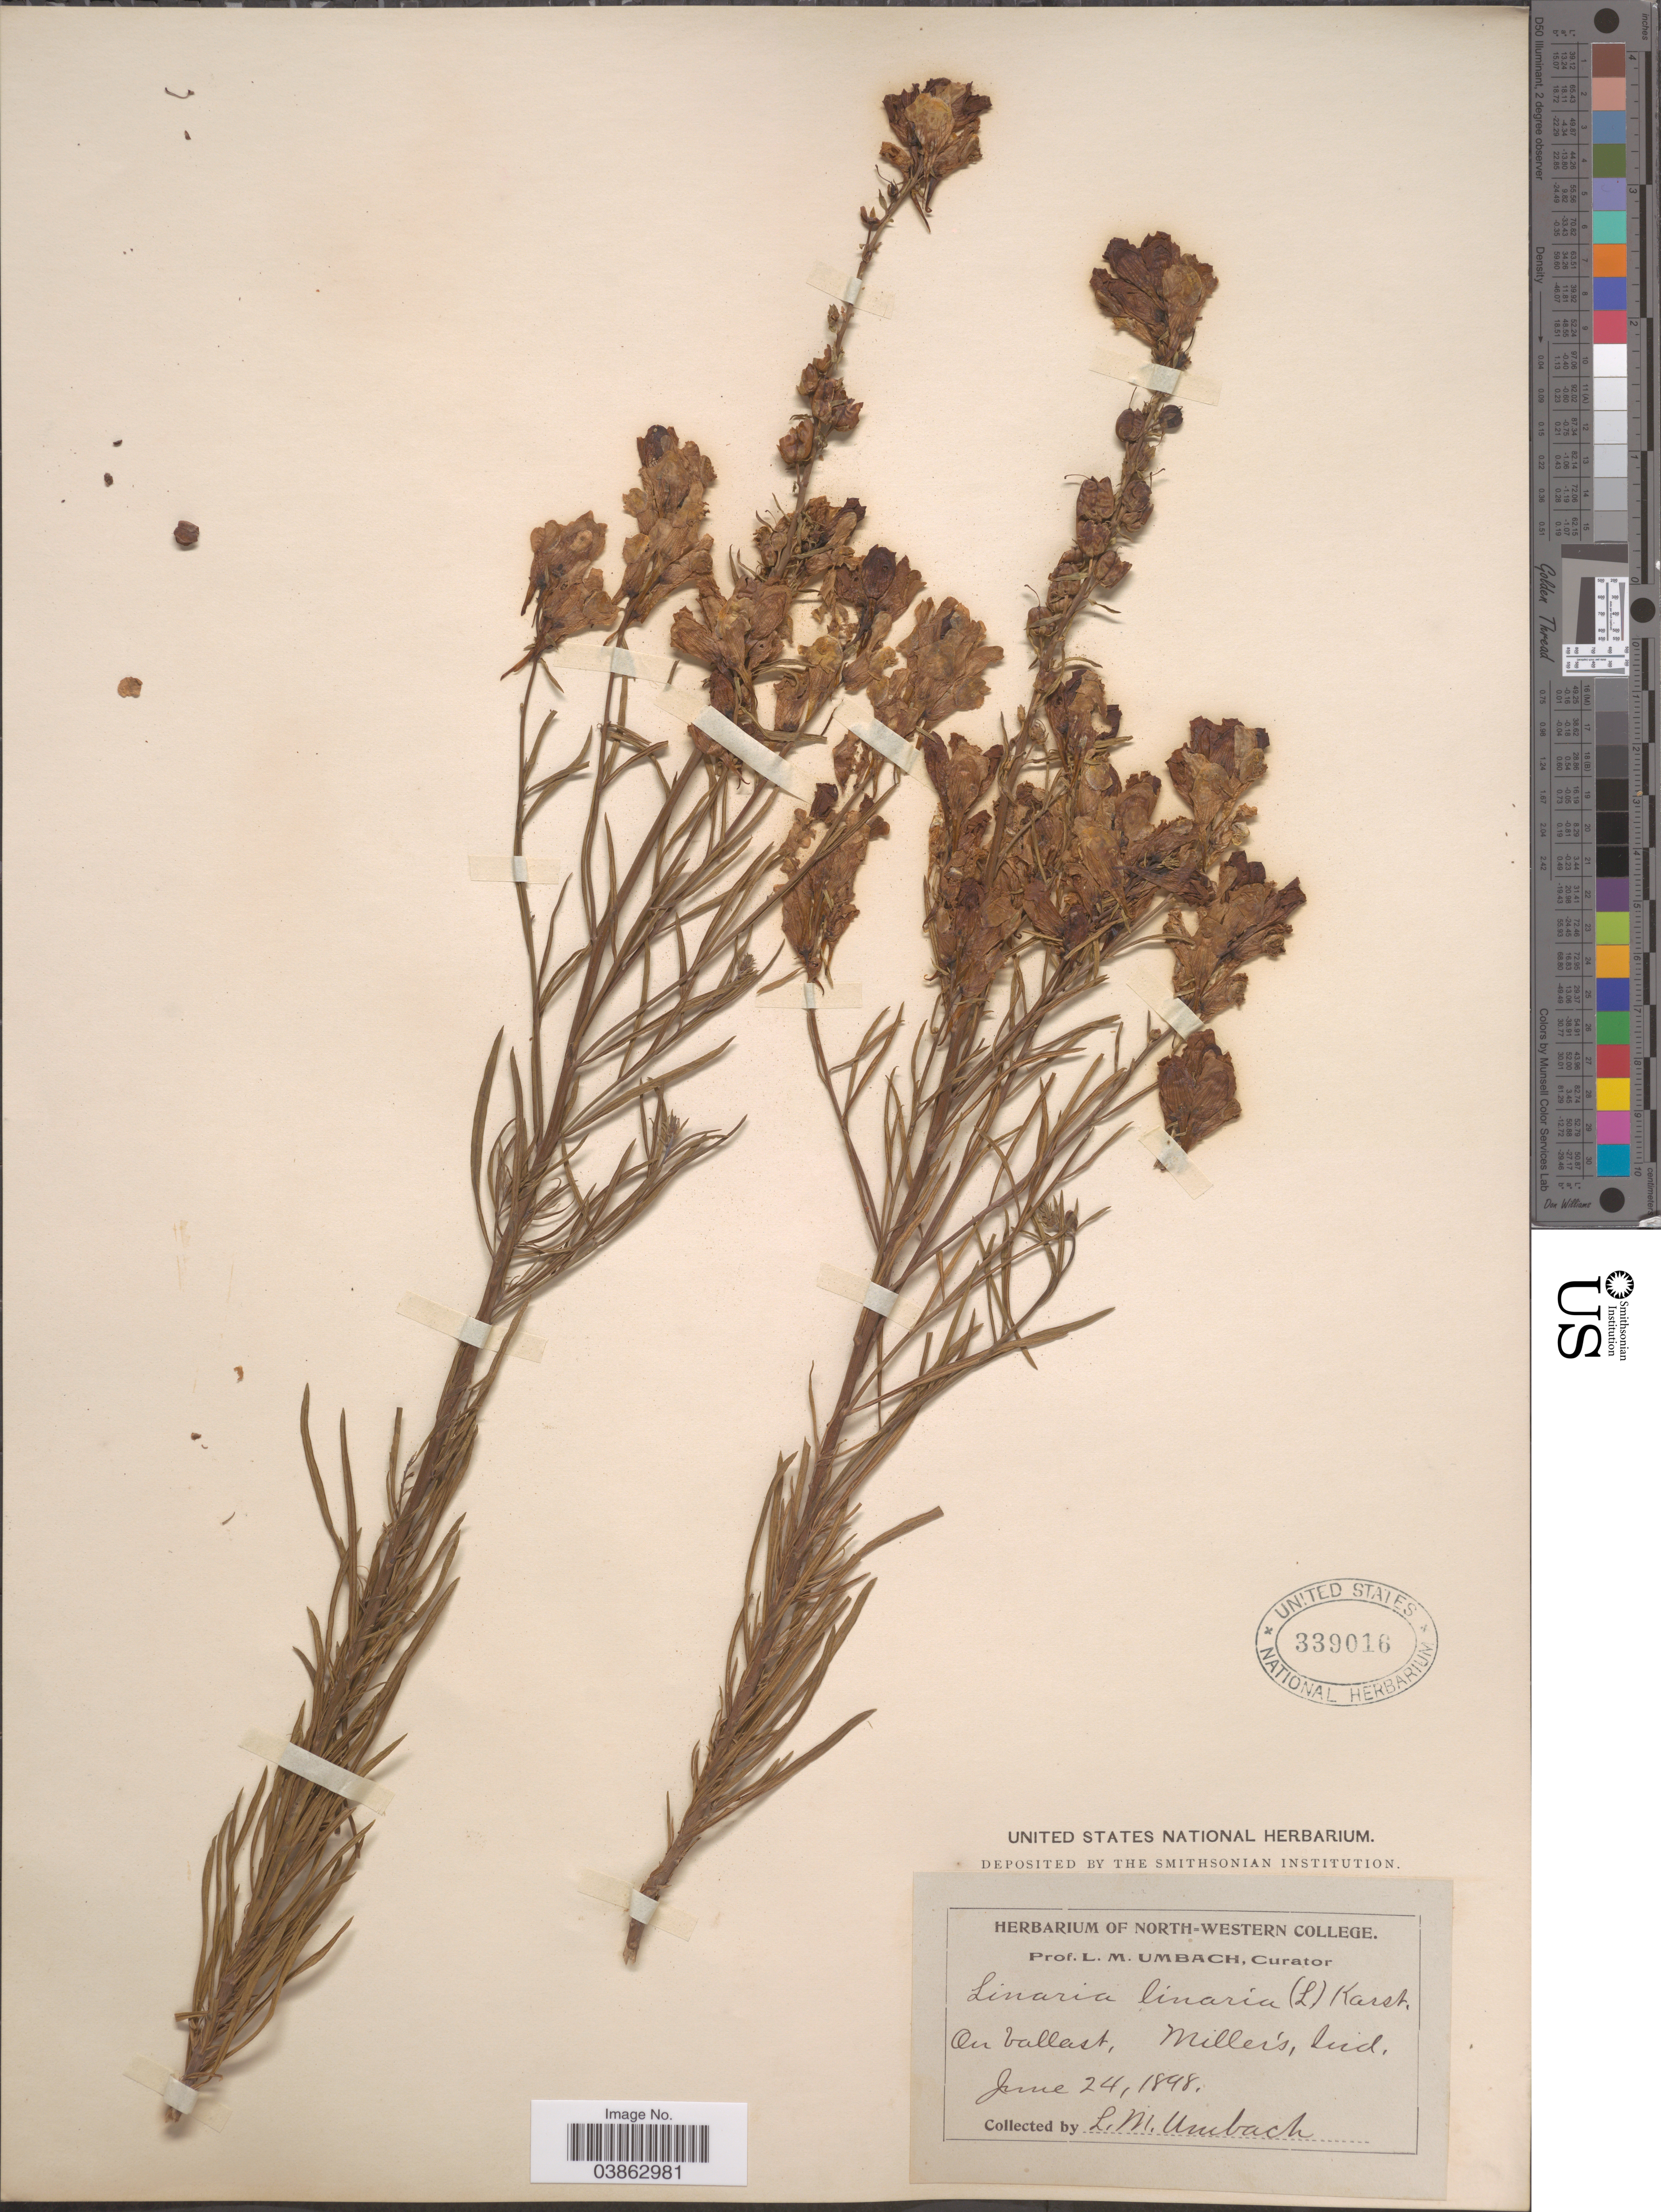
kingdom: Plantae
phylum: Tracheophyta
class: Magnoliopsida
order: Lamiales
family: Plantaginaceae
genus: Linaria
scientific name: Linaria vulgaris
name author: Mill.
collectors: L. M. Umbach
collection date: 1898-06-24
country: United States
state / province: Indiana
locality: On ballast, Miller's.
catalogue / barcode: US 339016